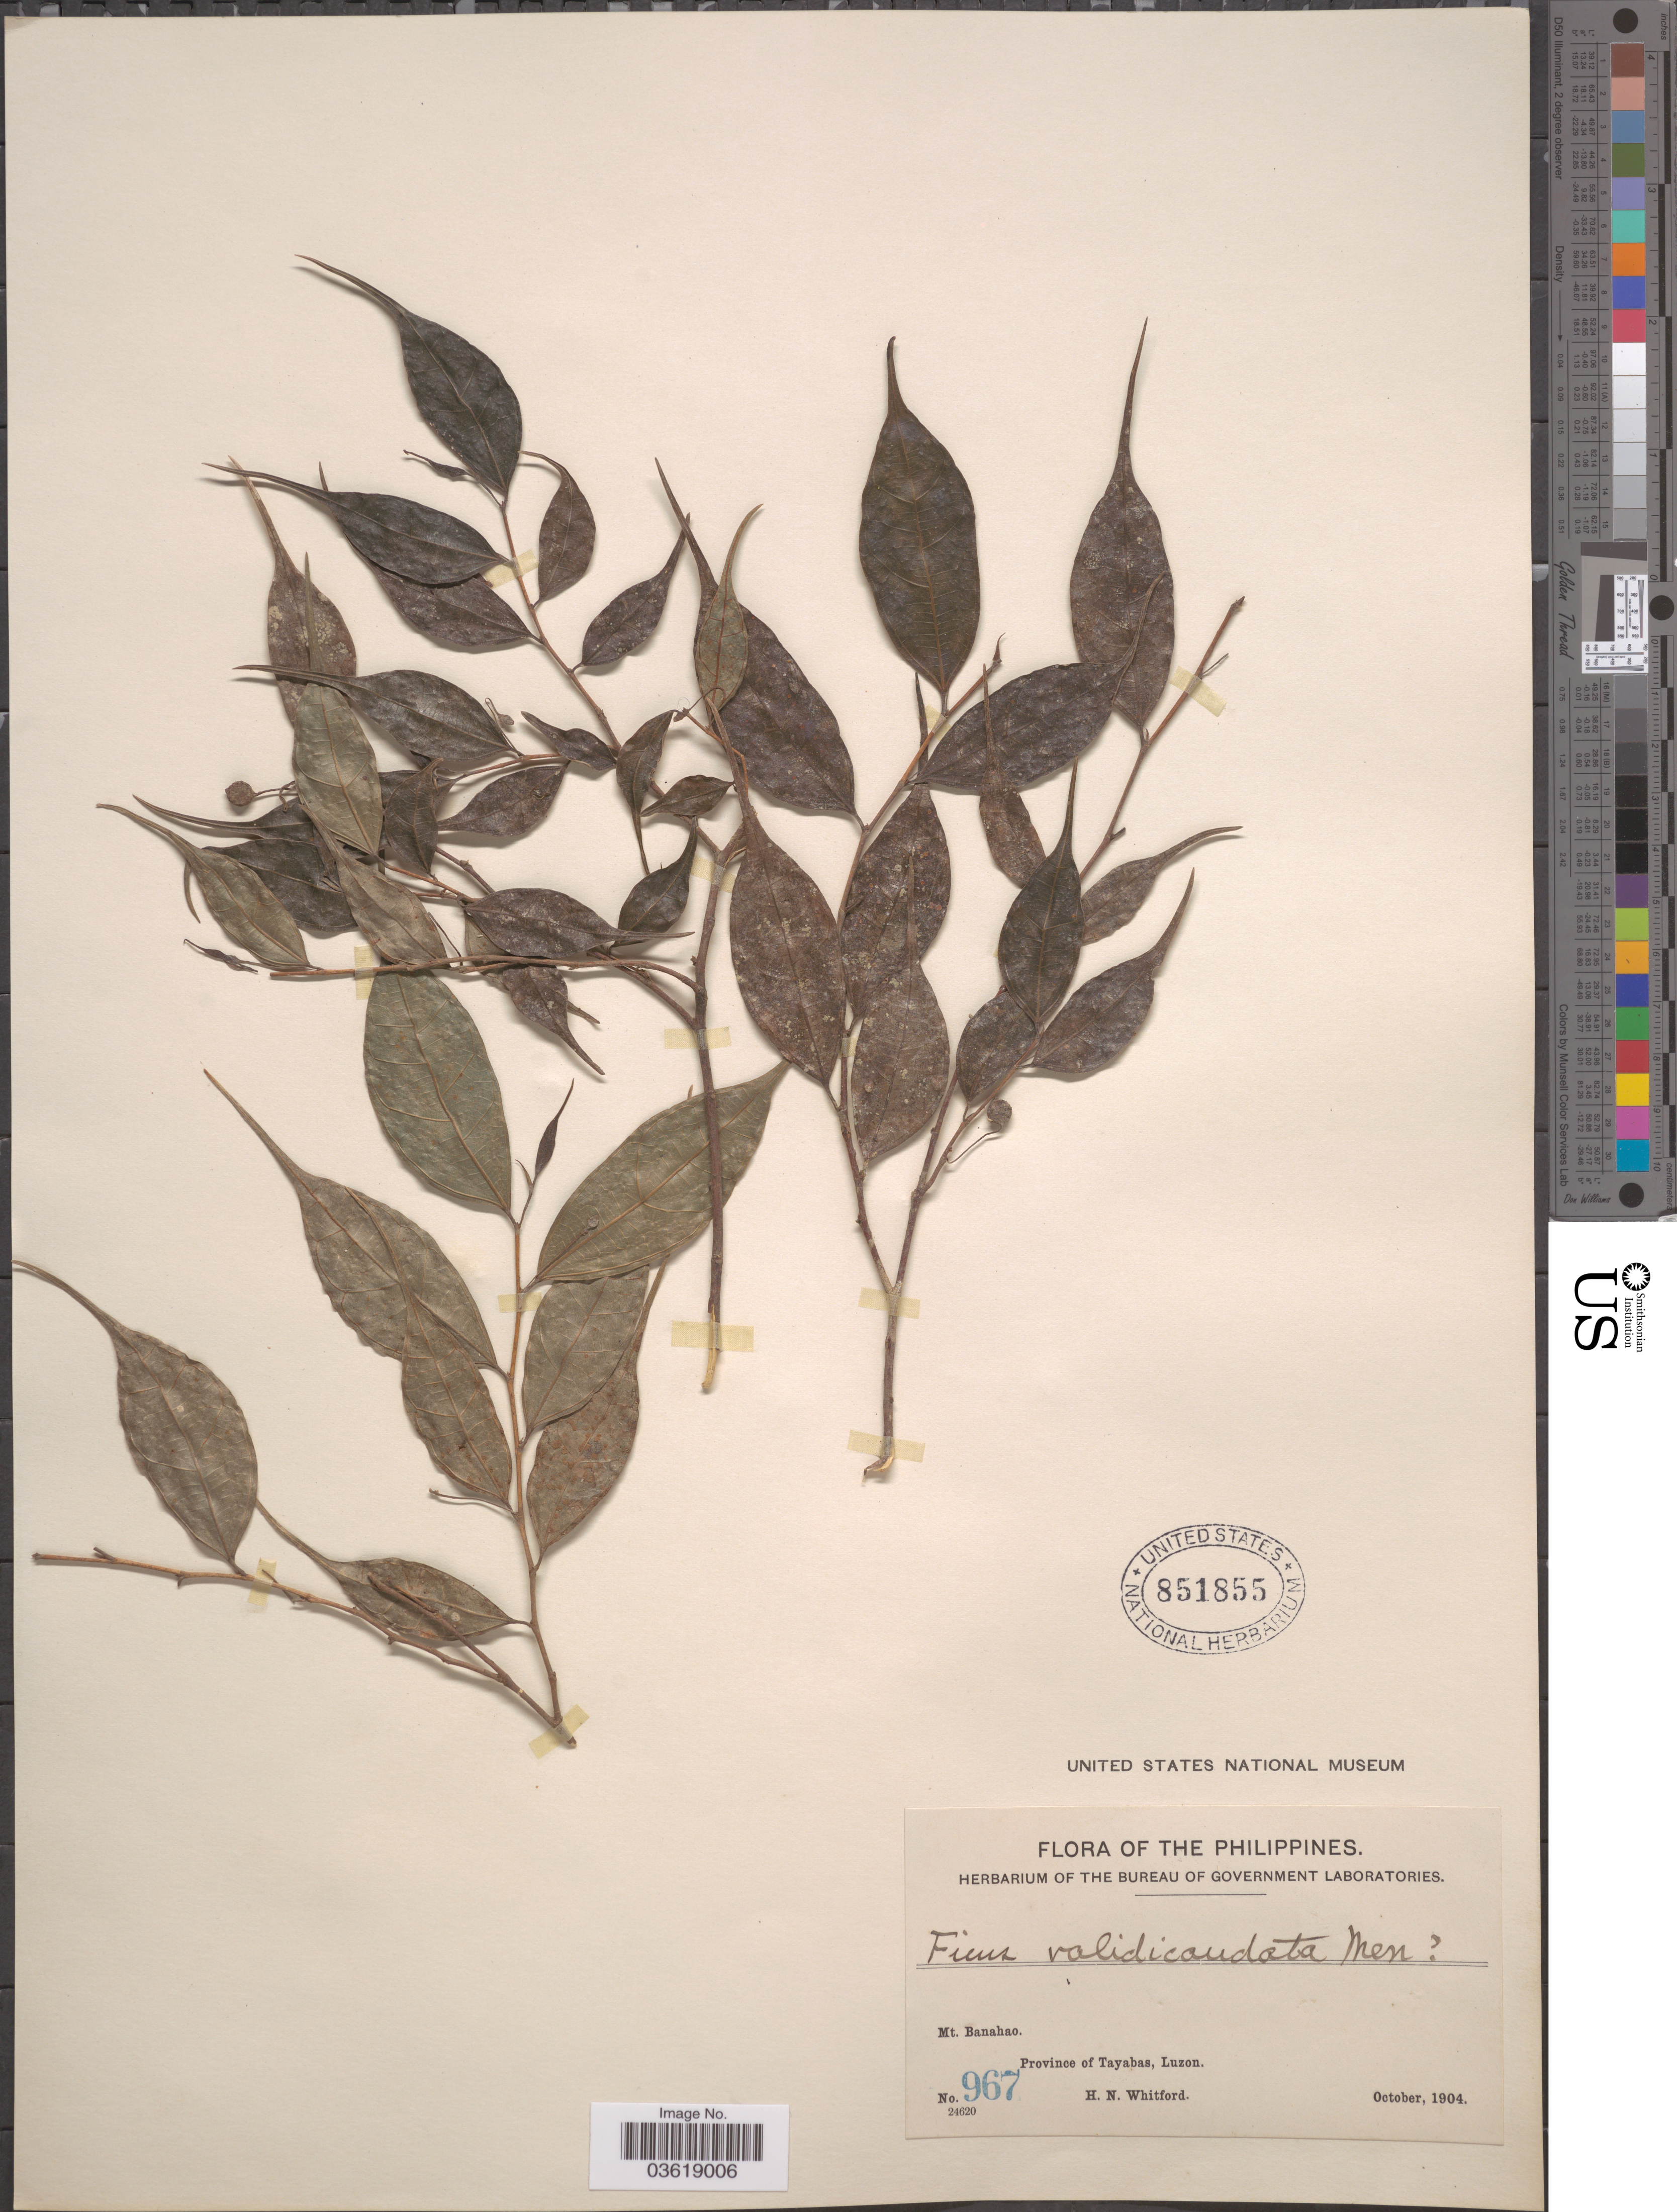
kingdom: Plantae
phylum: Tracheophyta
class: Magnoliopsida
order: Rosales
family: Moraceae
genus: Ficus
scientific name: Ficus guyeri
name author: Elmer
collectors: H. N. Whitford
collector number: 967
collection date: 1904-10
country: Philippines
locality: Mt. Banahoa. Province of Tayabas, Luzon.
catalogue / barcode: US 851855